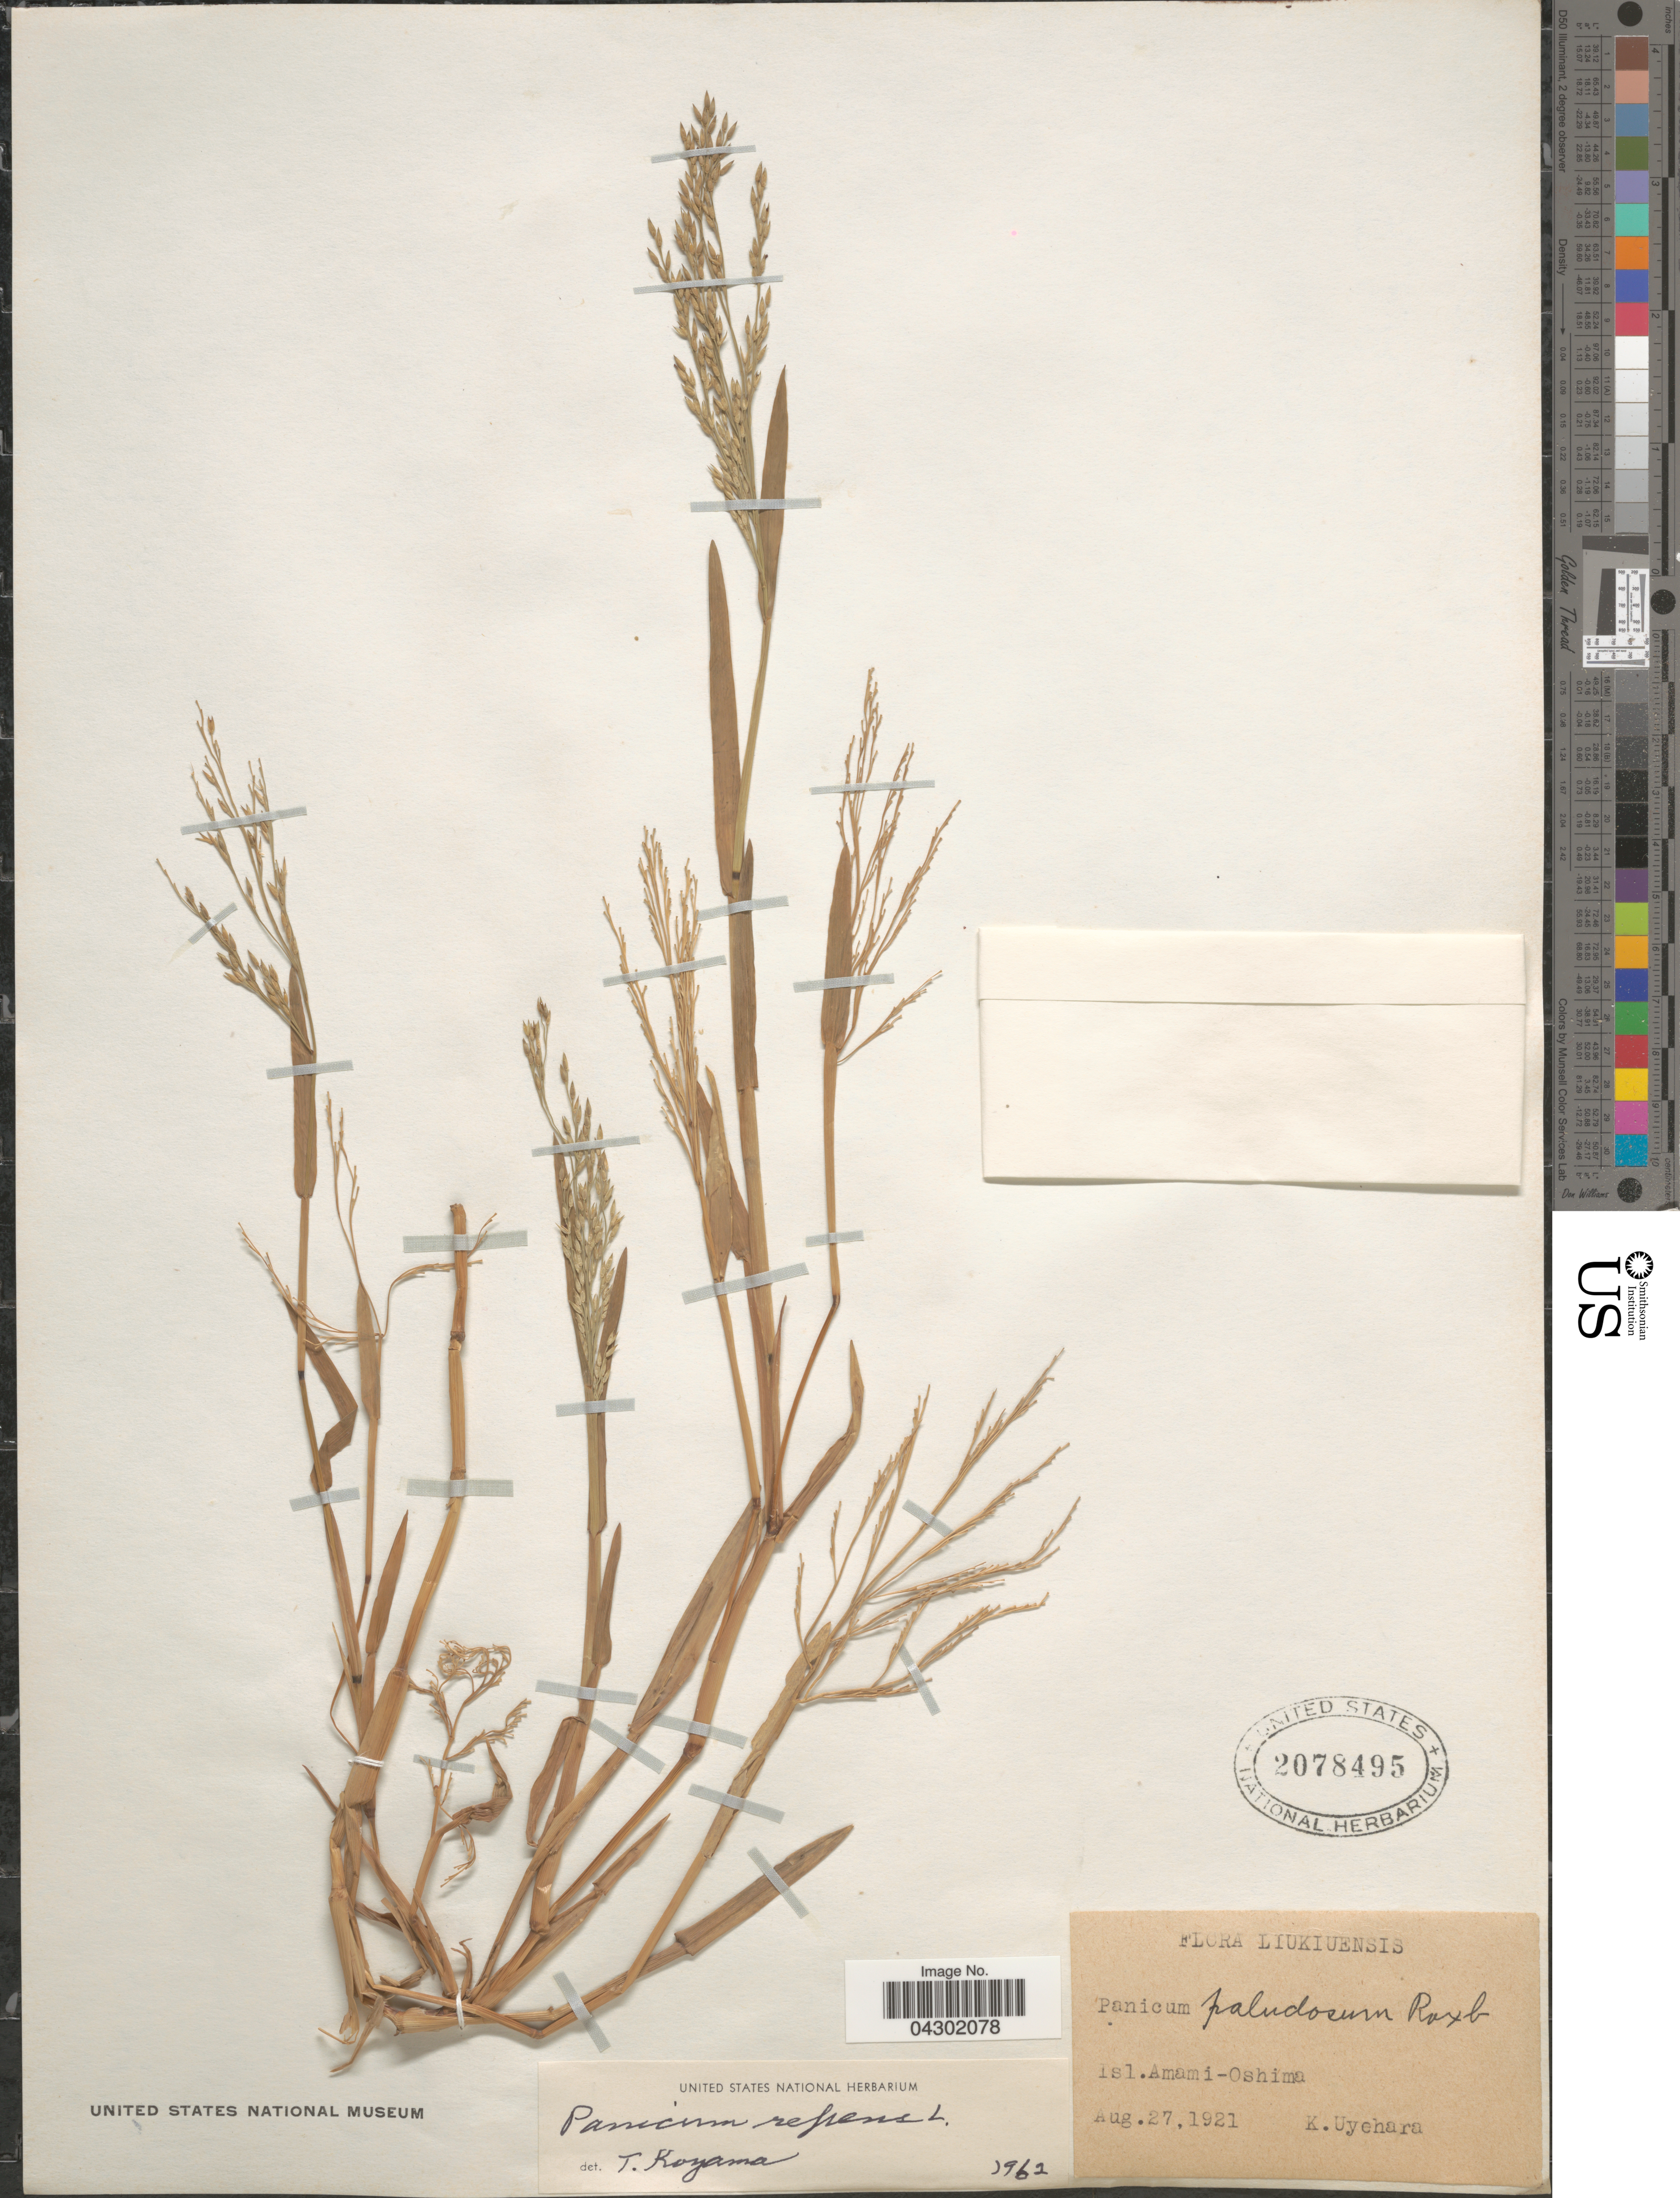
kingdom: Plantae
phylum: Tracheophyta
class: Liliopsida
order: Poales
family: Poaceae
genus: Panicum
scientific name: Panicum repens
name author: L.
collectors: K. Uyehara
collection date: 1921-08-27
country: Japan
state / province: Okinawa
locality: Liukiuensis. Isl.Amami-Oshima.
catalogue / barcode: US 2078495